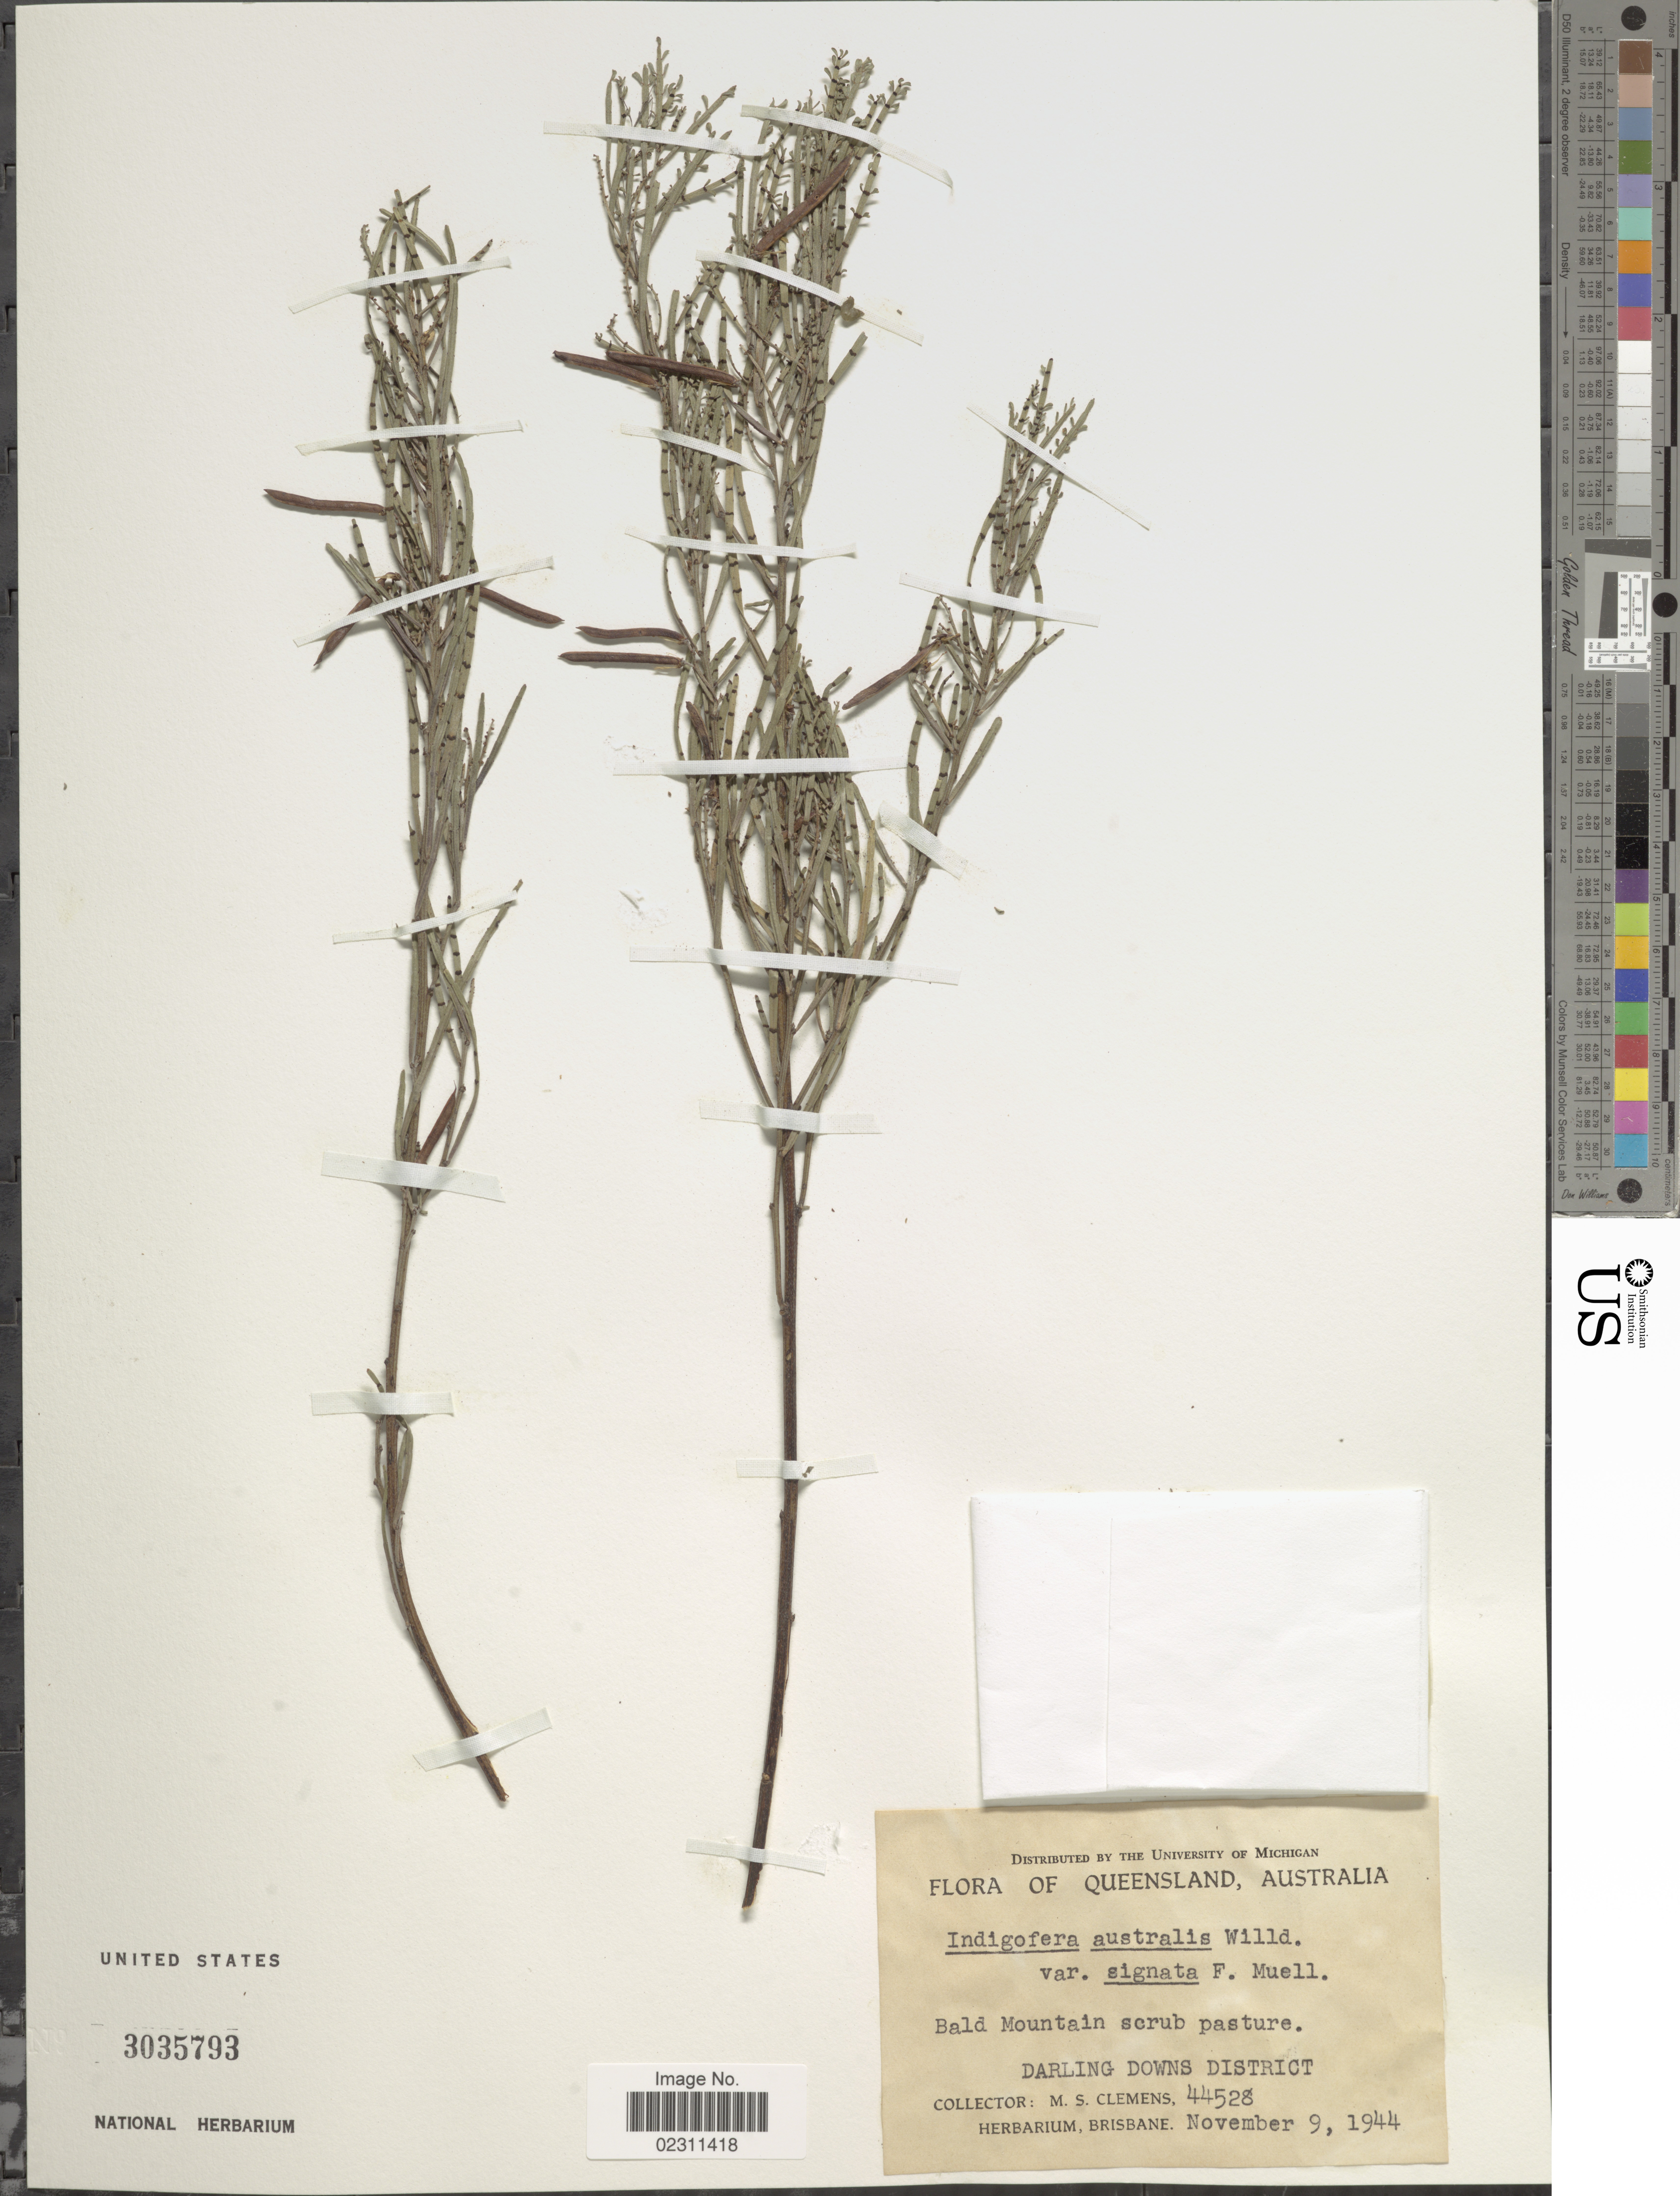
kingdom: Plantae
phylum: Tracheophyta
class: Magnoliopsida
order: Fabales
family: Fabaceae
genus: Indigofera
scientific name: Indigofera australis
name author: Willd.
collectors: M. S. Clemens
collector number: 44528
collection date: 1944-11-09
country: Australia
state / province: Queensland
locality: Bald Mountain scrub pasture. Darling Downs District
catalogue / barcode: US 3035793